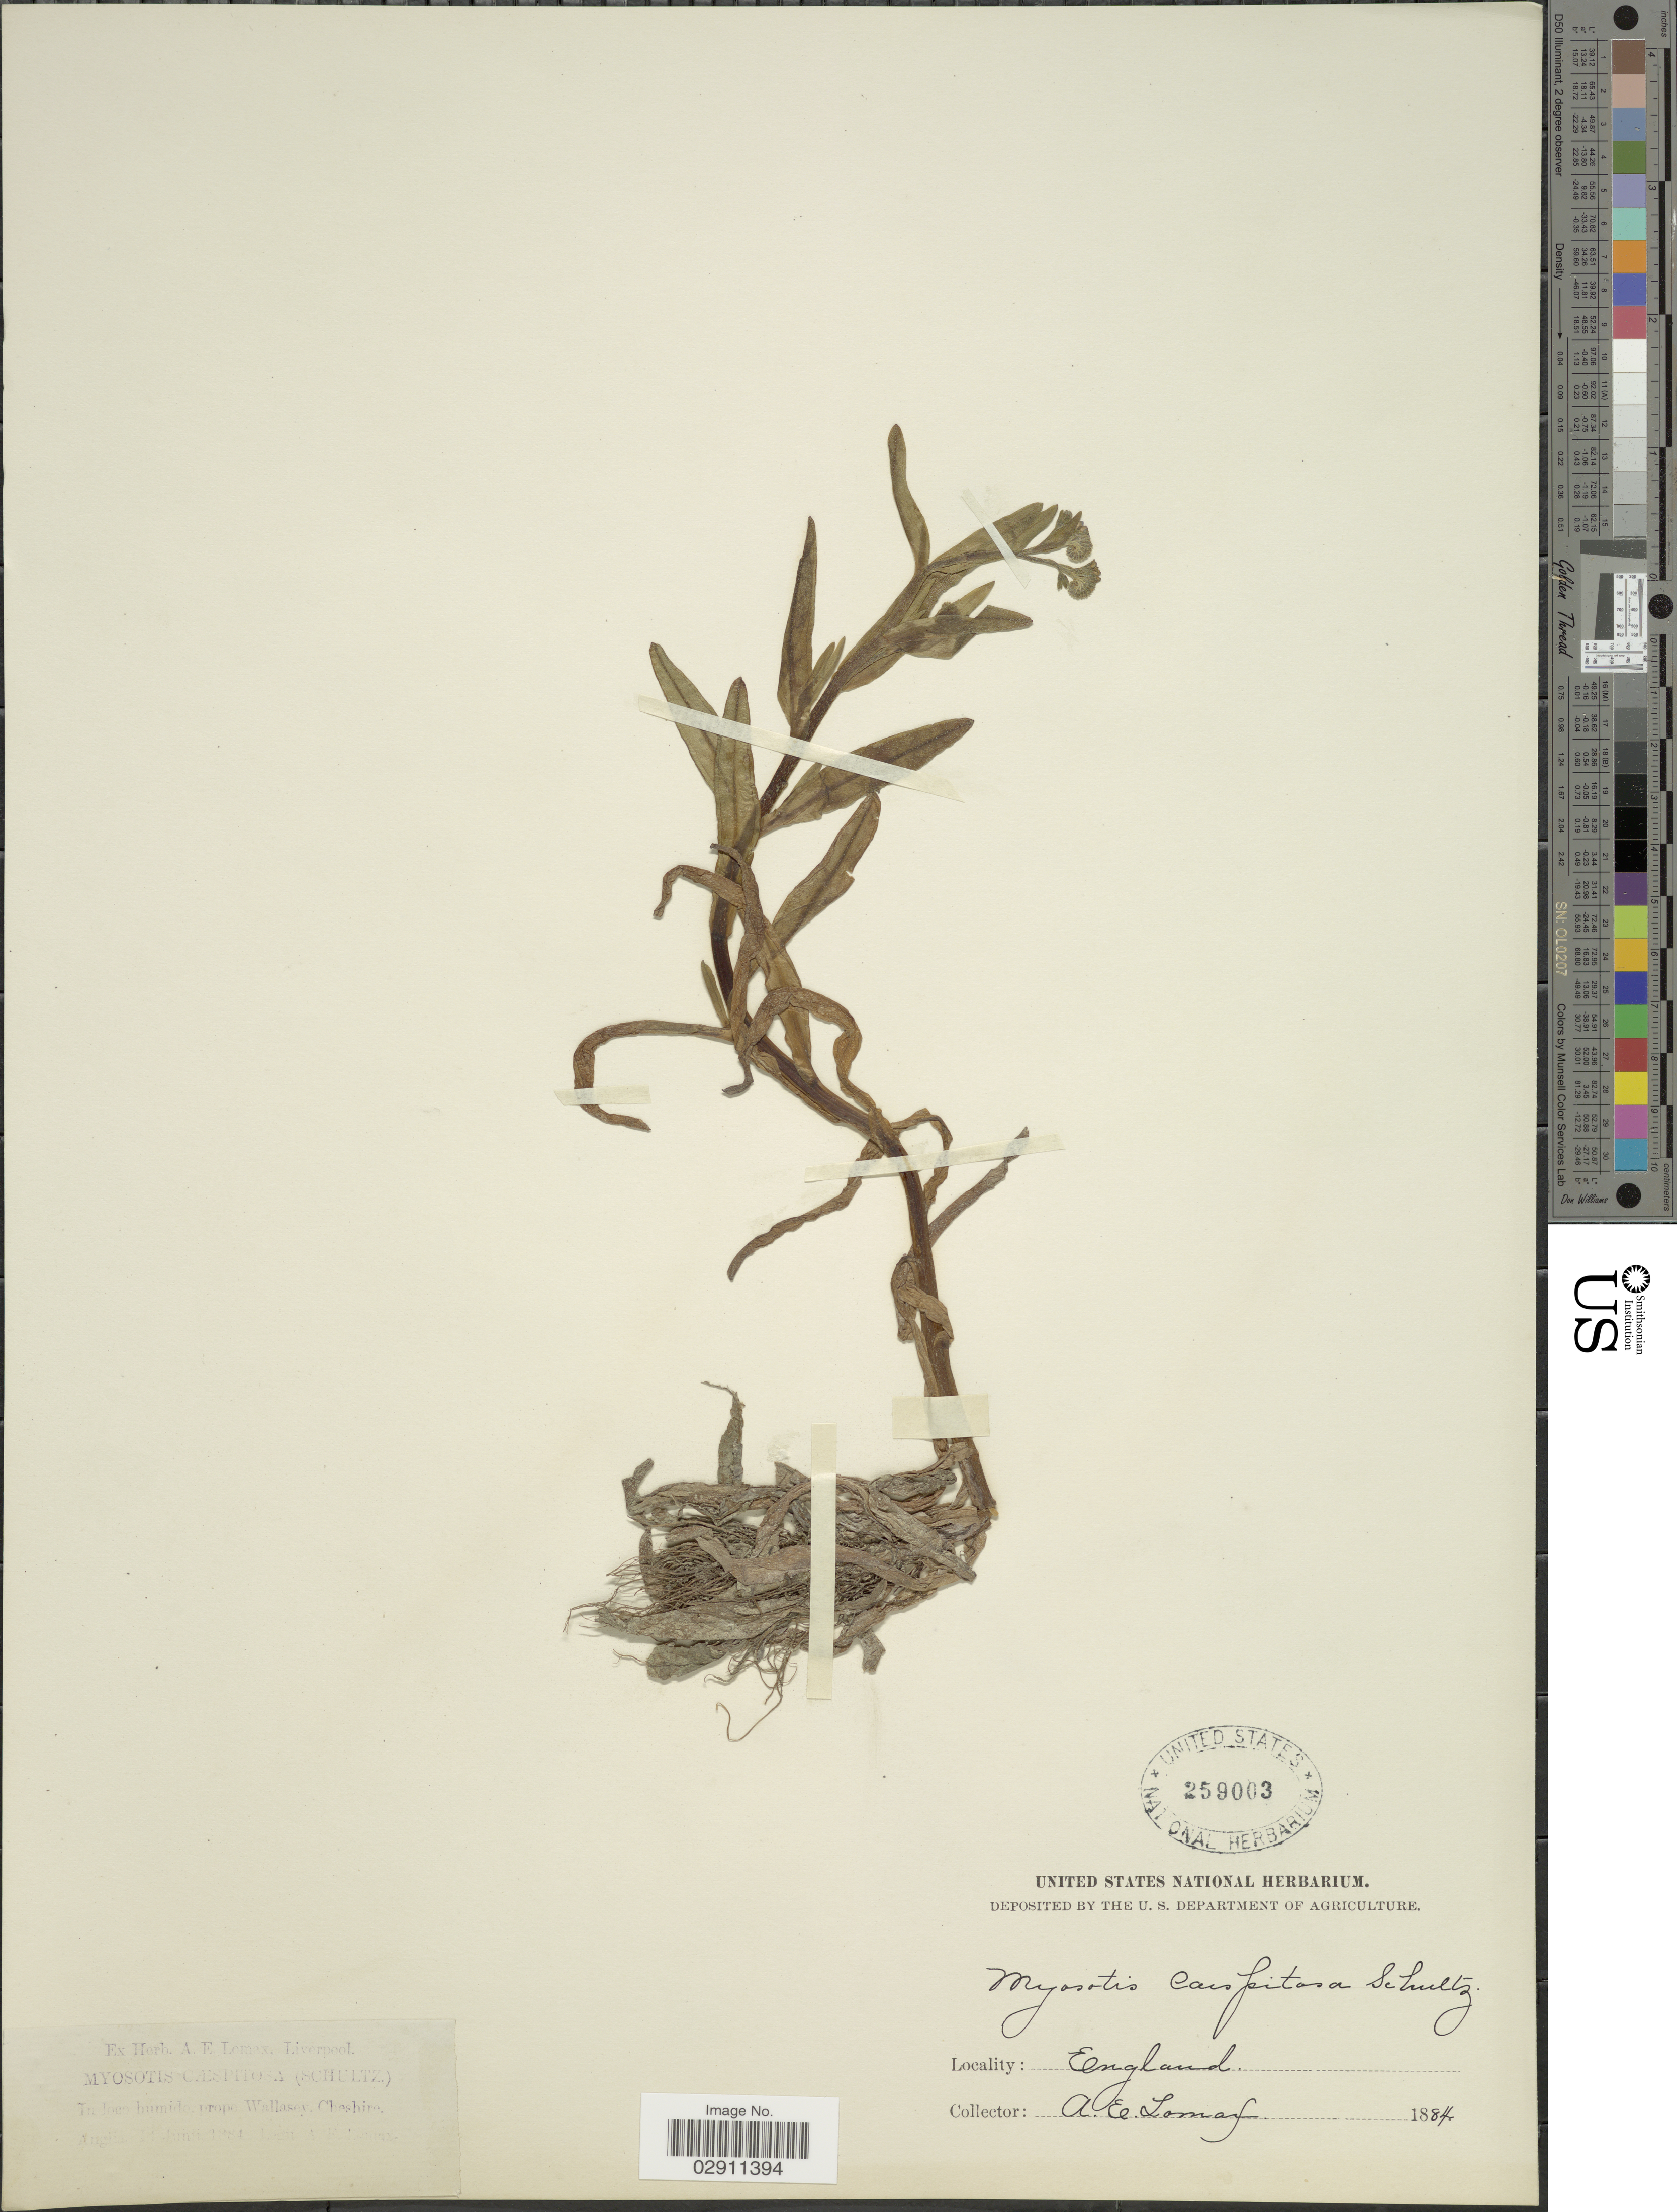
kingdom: Plantae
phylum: Tracheophyta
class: Magnoliopsida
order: Boraginales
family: Boraginaceae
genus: Myosotis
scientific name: Myosotis caespitosa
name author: Schultz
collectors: A. Lomax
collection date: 1884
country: United Kingdom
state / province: England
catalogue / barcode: US 259003